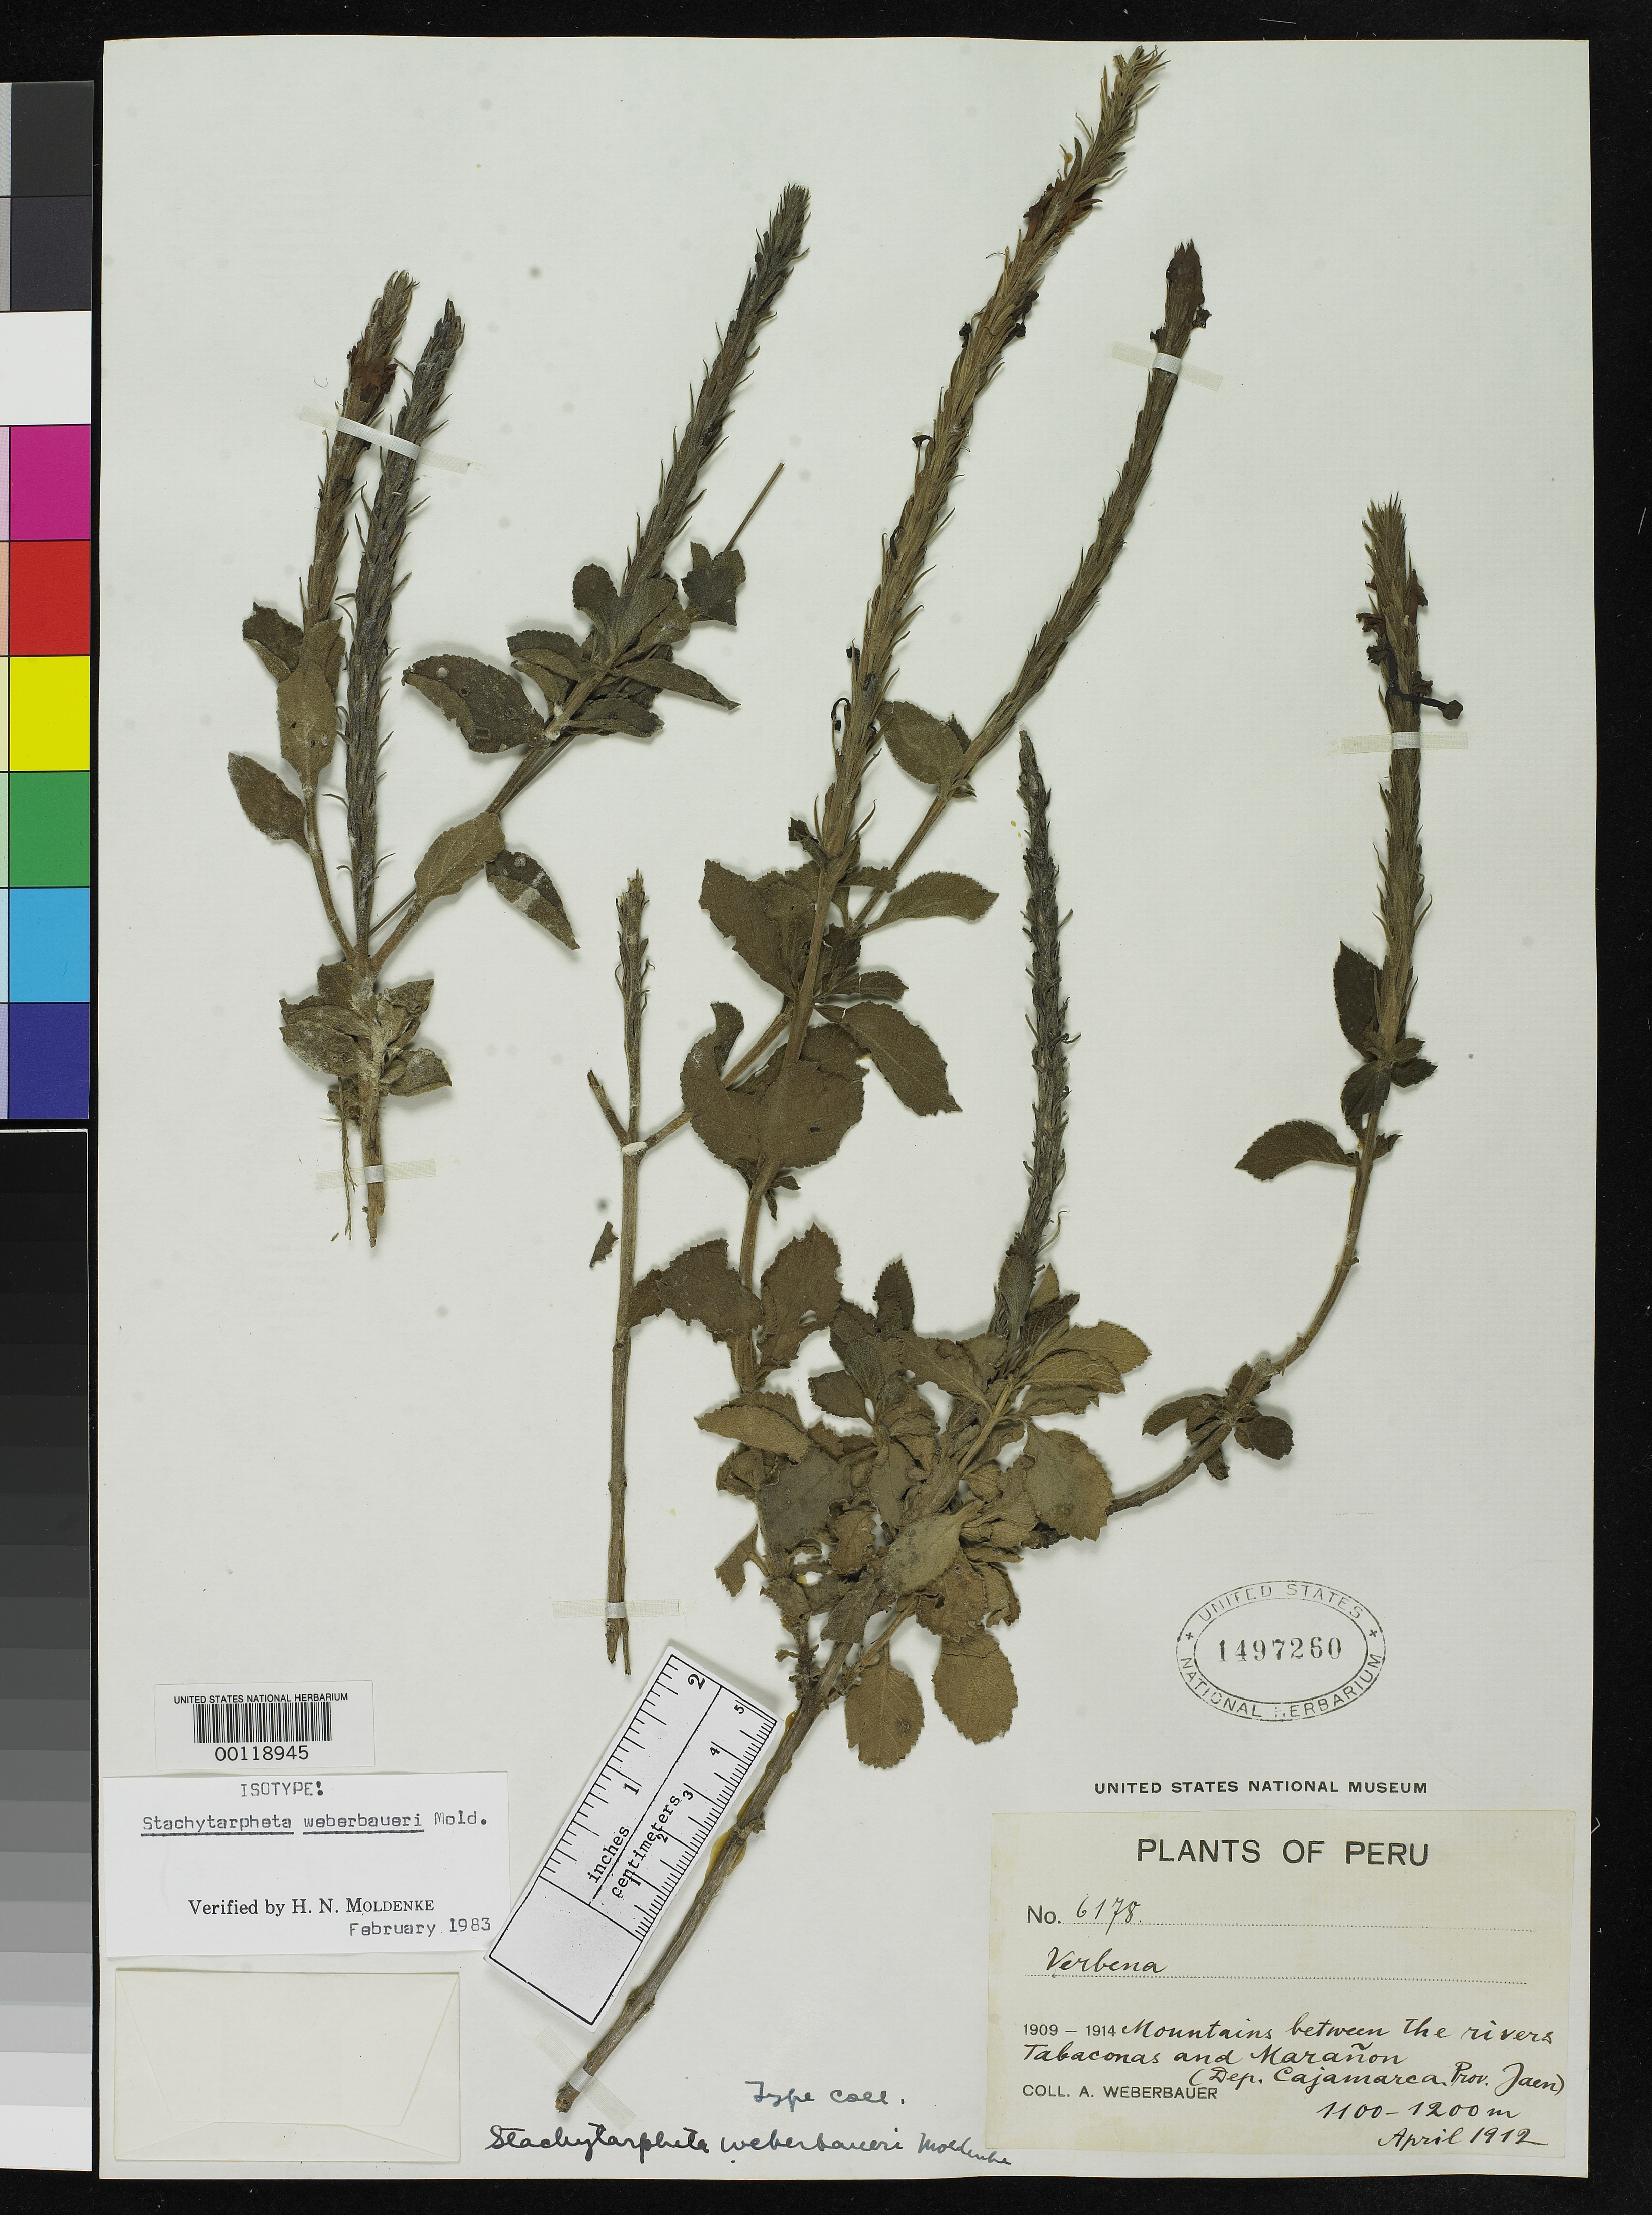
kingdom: Plantae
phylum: Tracheophyta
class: Magnoliopsida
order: Lamiales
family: Verbenaceae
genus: Stachytarpheta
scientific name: Stachytarpheta weberbaueri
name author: Moldenke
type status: Isotype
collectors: A. Weberbauer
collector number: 6178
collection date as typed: Apr 1912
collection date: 1912-04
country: Peru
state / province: Cajamarca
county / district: Jaén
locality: between Ríos Tabaconas and Maranon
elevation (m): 1100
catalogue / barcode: US 1497260